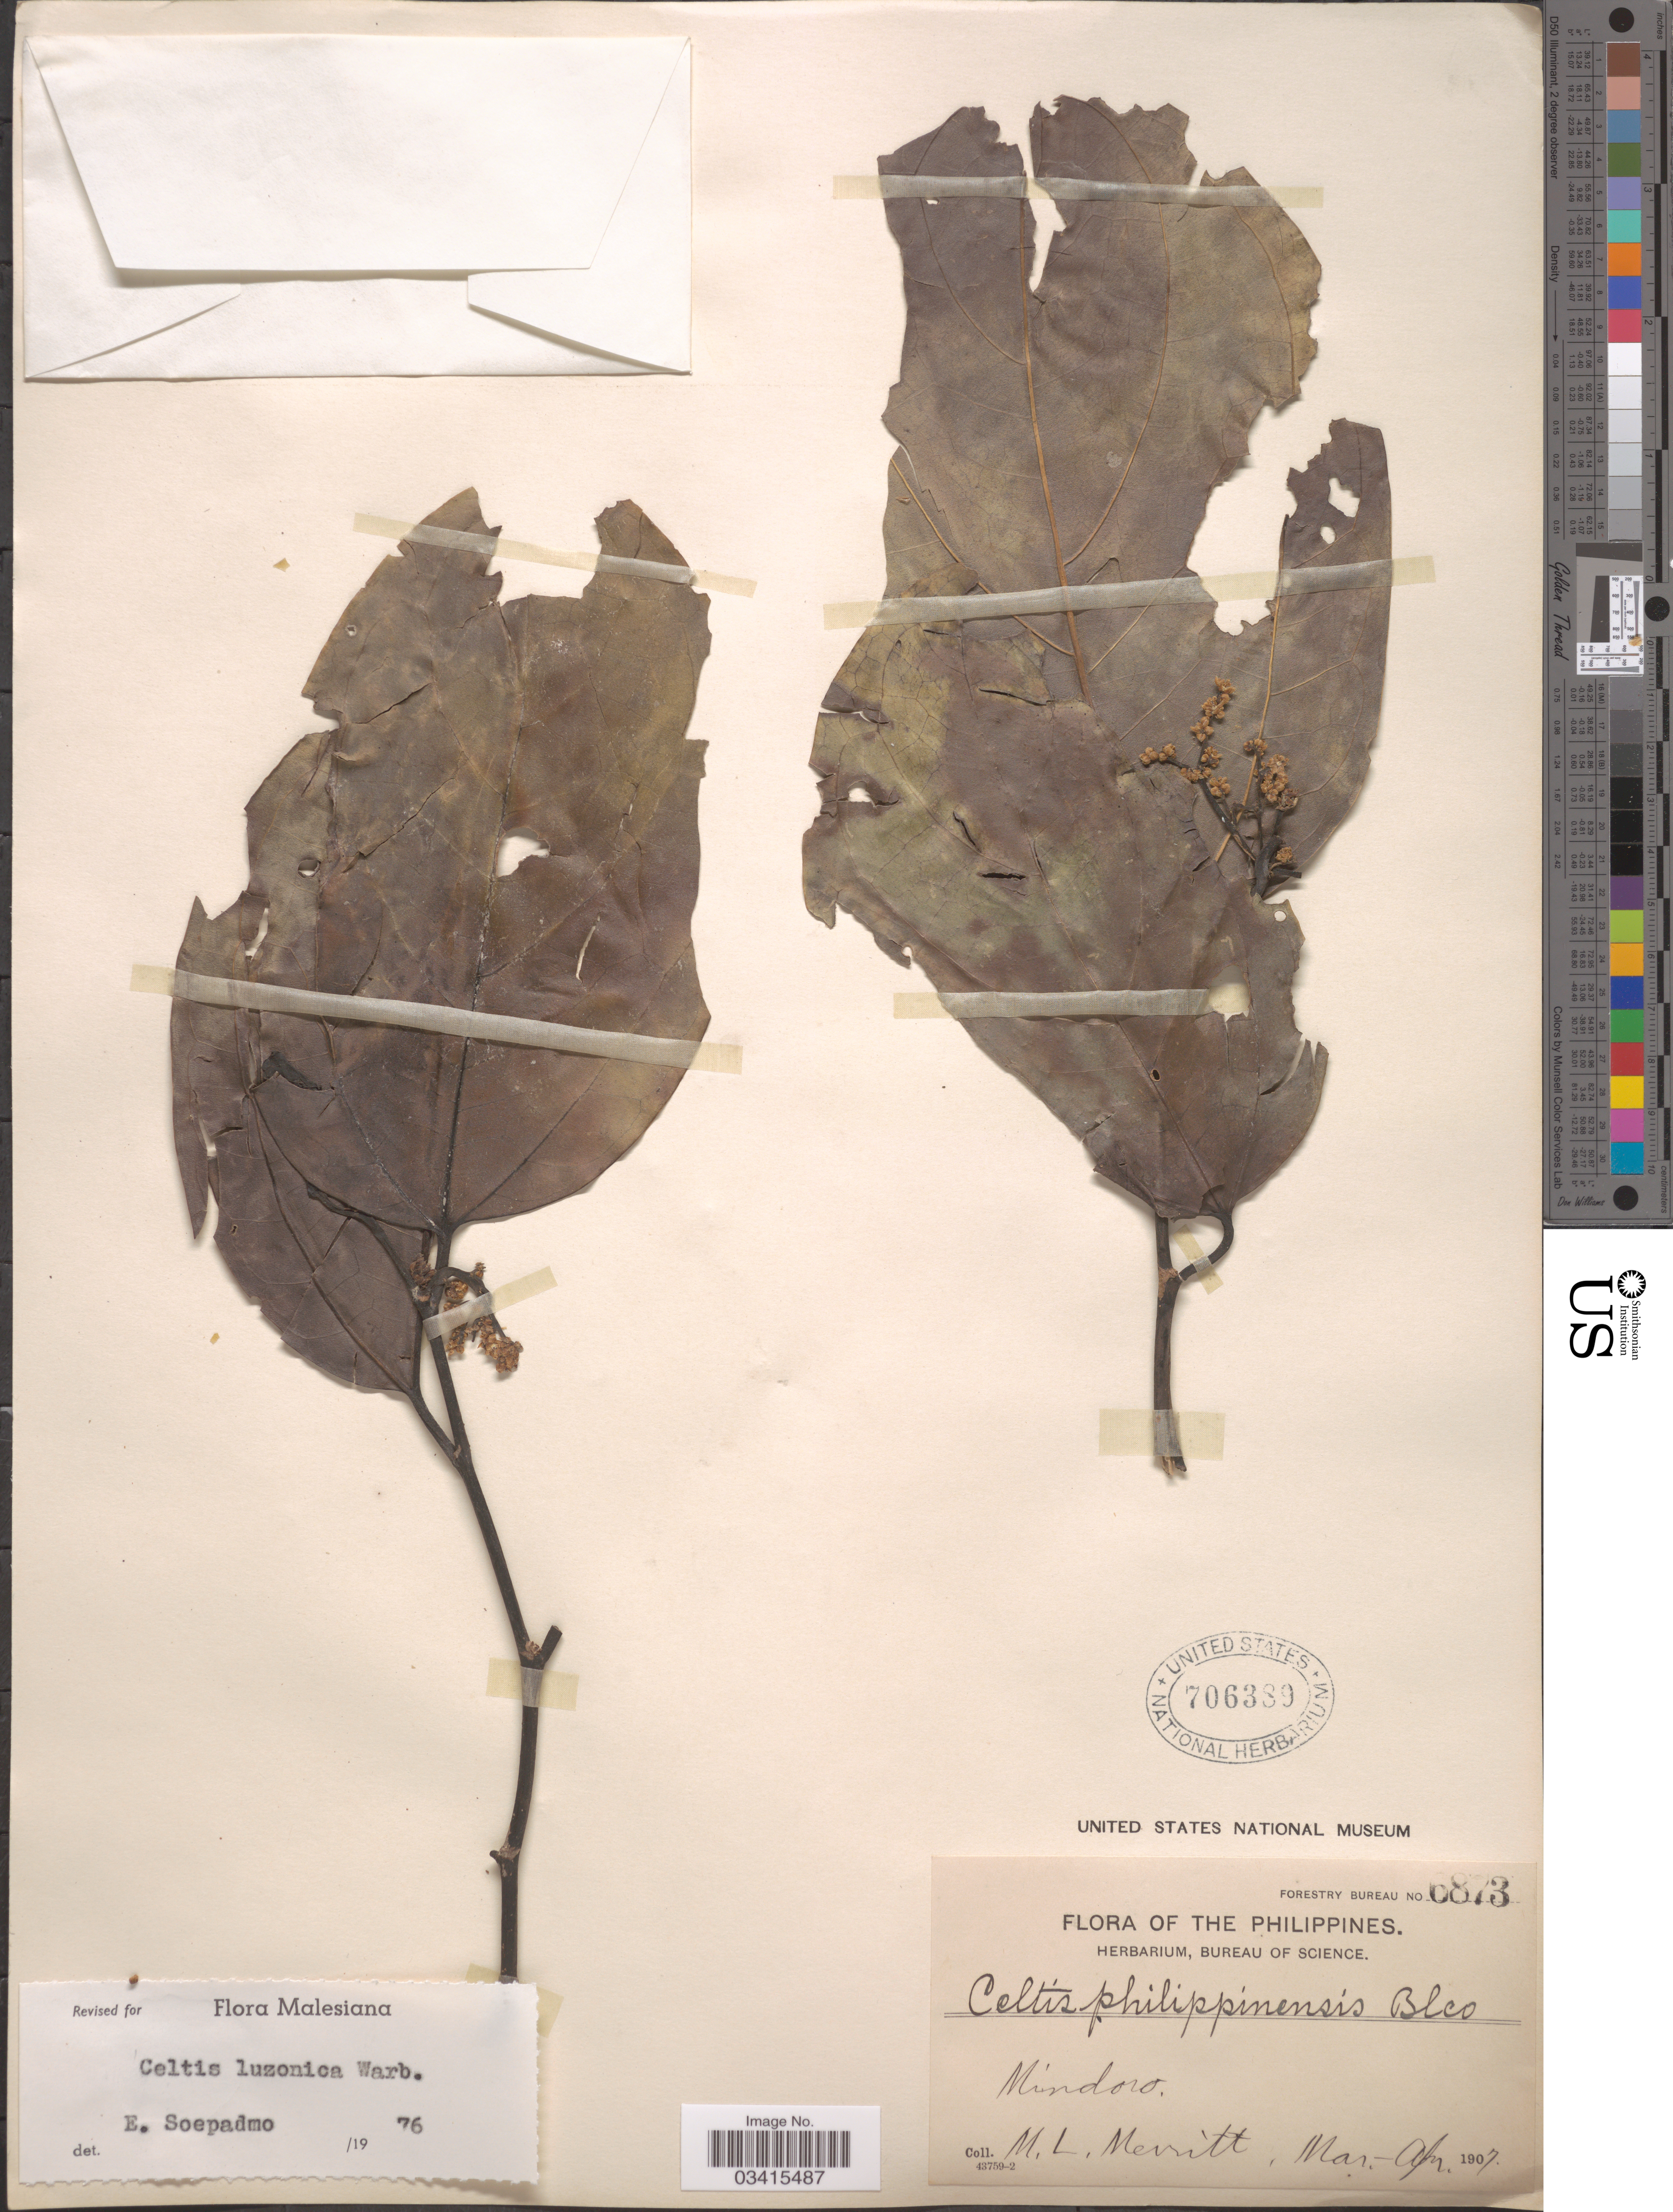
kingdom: Plantae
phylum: Tracheophyta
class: Magnoliopsida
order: Rosales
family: Cannabaceae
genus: Celtis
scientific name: Celtis luzonica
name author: Warb.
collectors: M. L. Merritt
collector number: Forestry Bureau 6873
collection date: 1907-03/1907-04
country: Philippines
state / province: Mimaropa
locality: Mindoro.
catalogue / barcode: US 706389